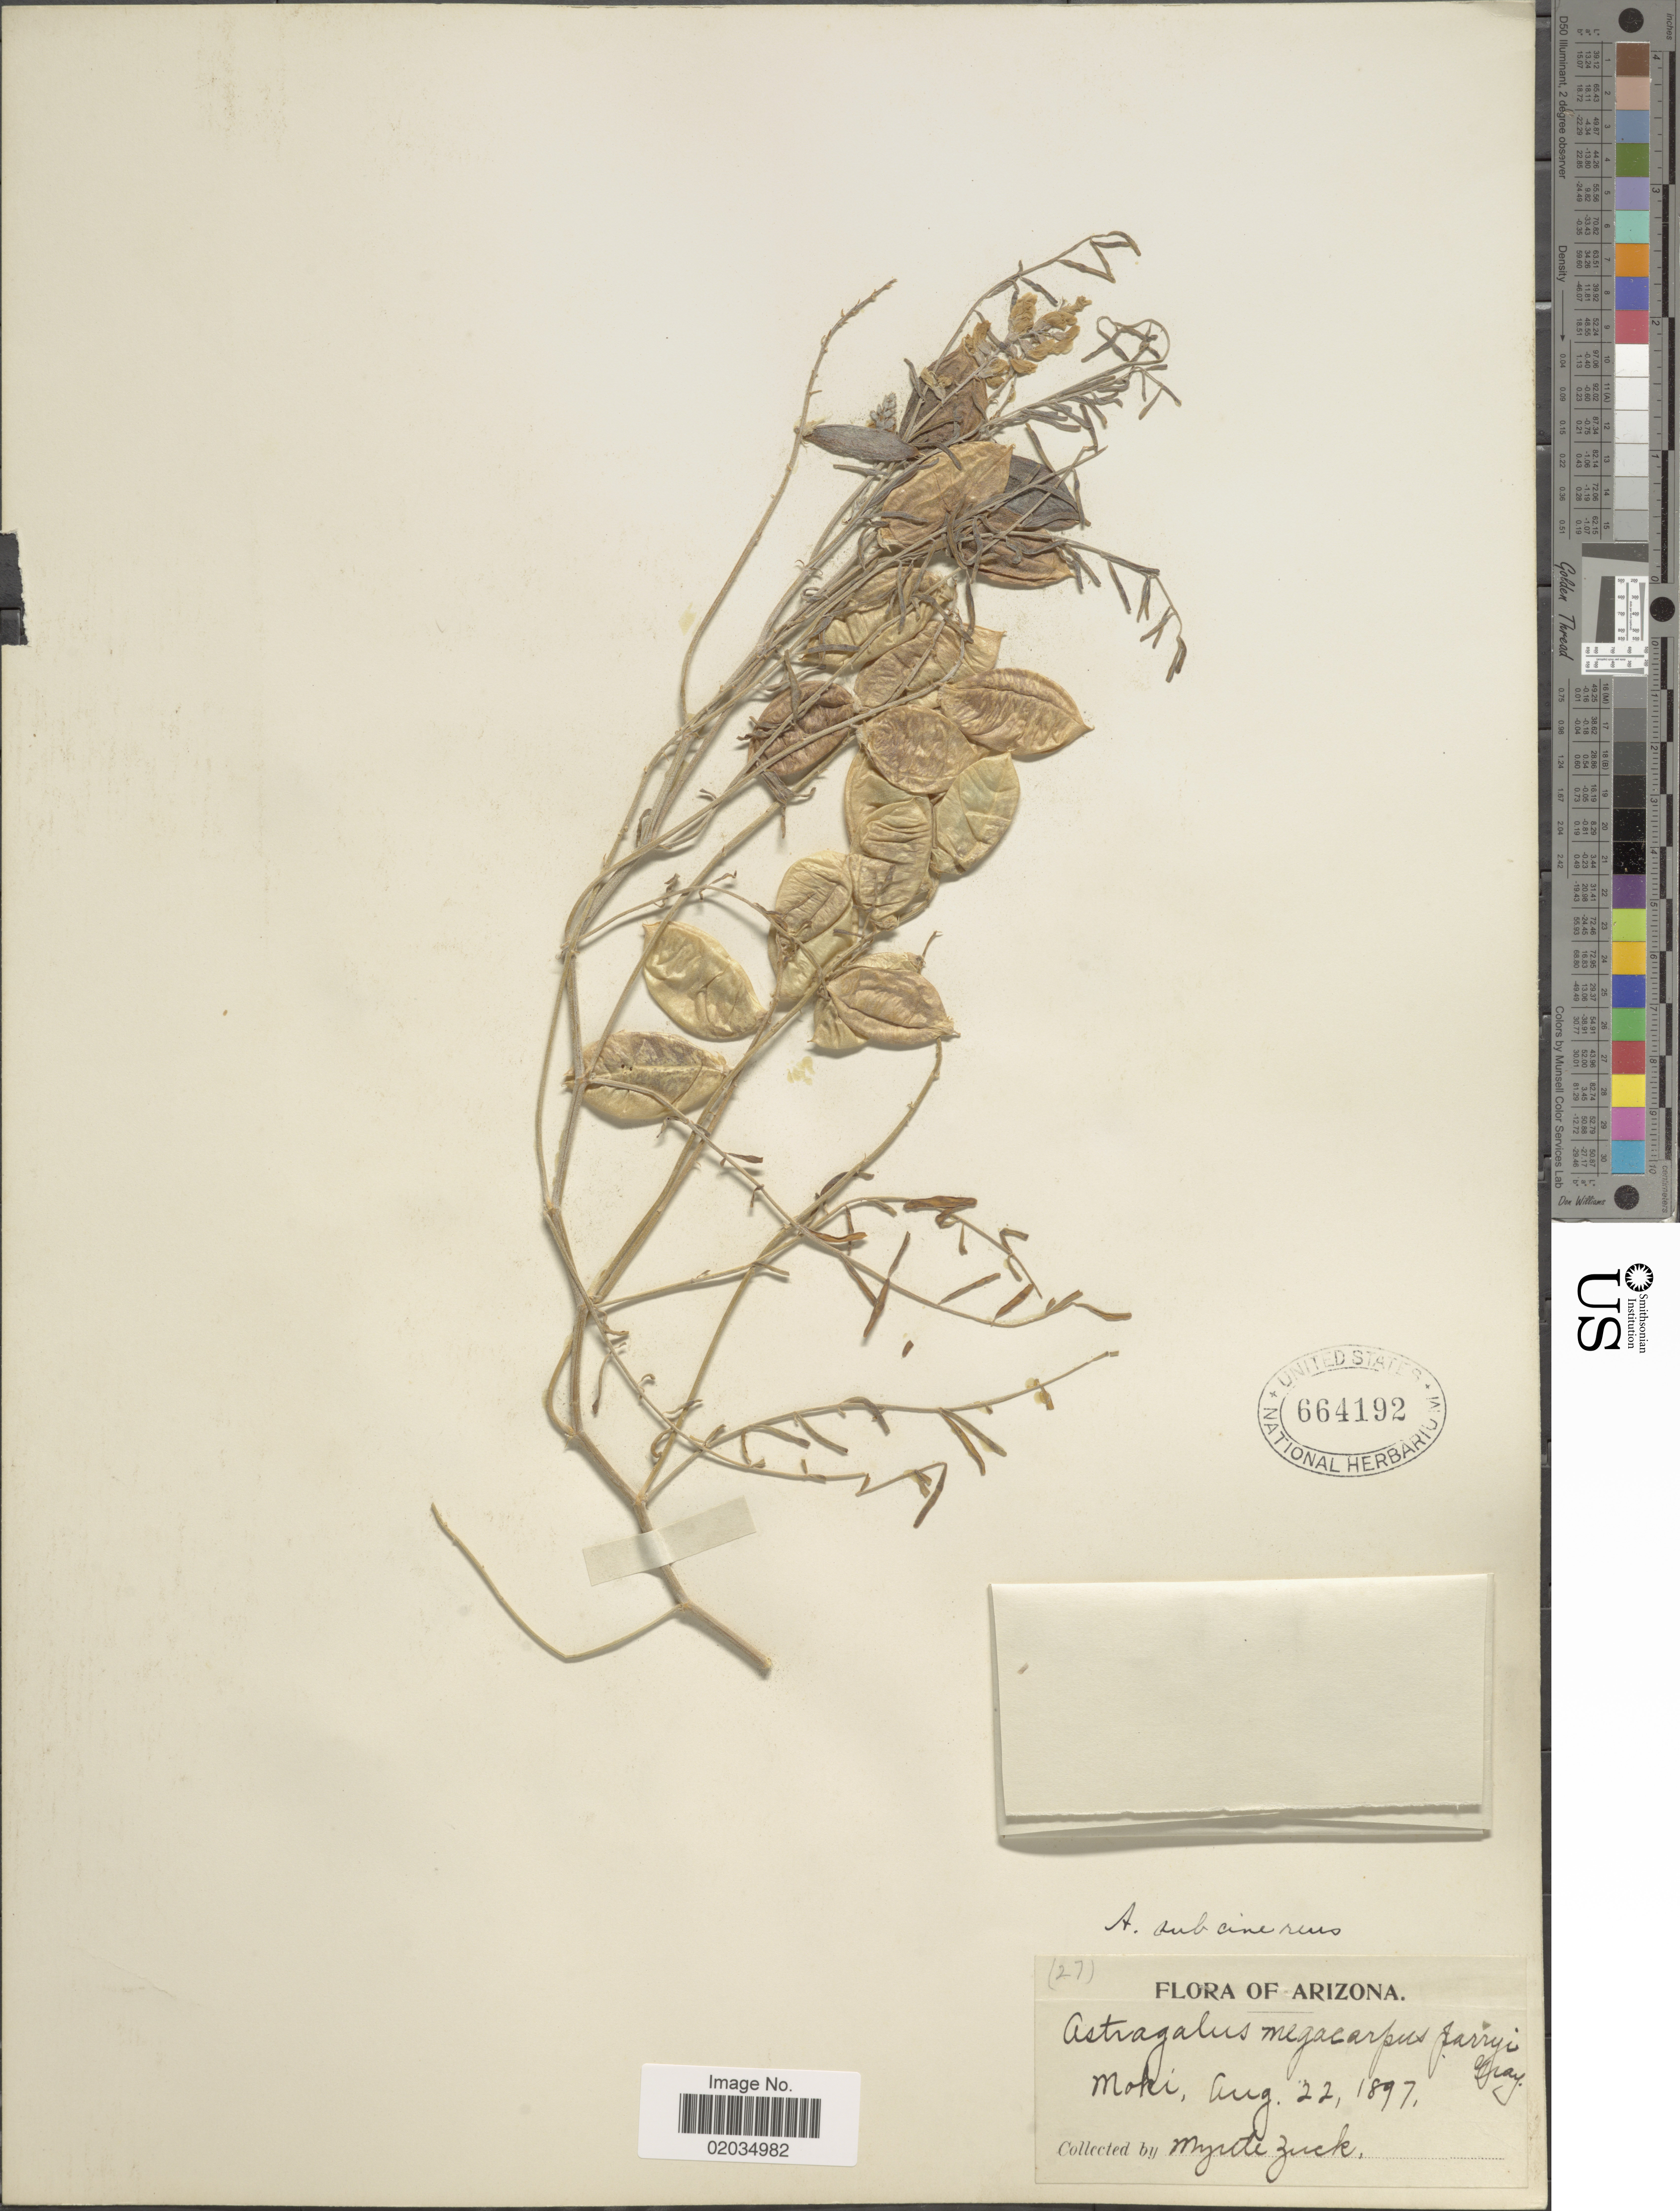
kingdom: Plantae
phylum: Tracheophyta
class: Magnoliopsida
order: Fabales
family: Fabaceae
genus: Astragalus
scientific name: Astragalus subcinereus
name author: A. Gray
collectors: M. Zuck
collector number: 27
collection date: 1897-08-22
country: United States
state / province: Arizona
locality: Moki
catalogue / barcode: US 664192